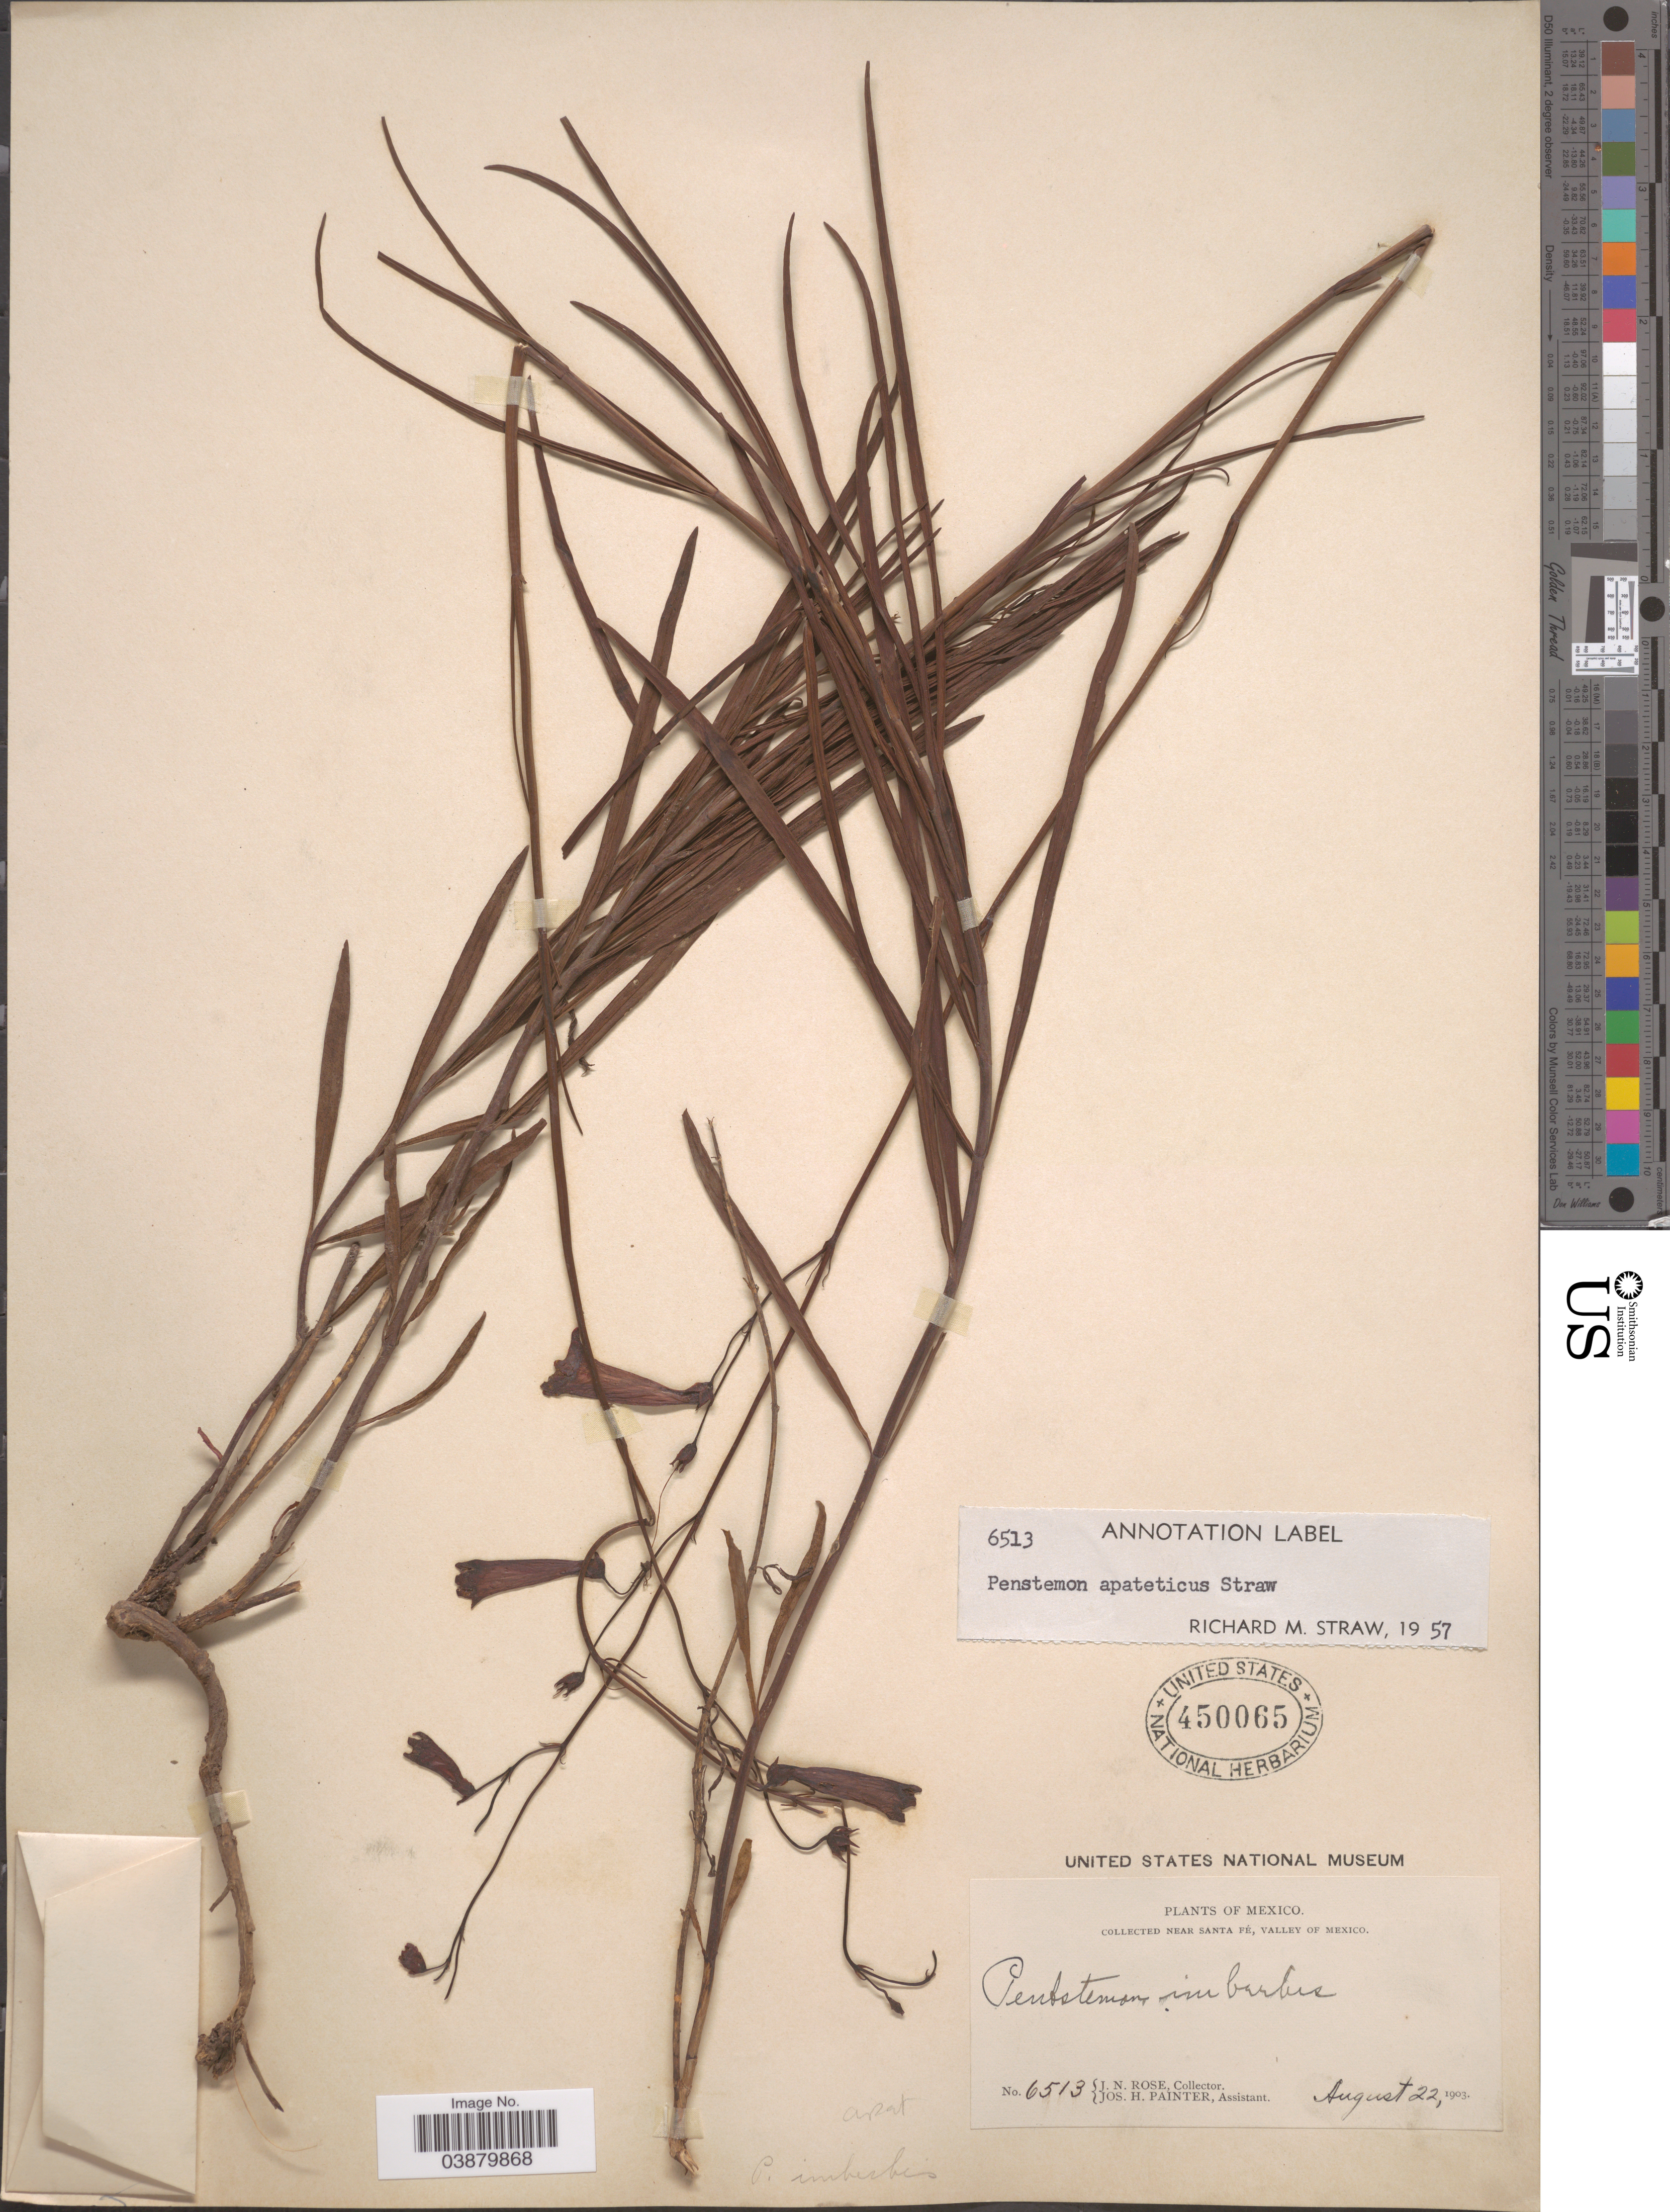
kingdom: Plantae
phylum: Tracheophyta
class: Magnoliopsida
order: Lamiales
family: Plantaginaceae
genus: Penstemon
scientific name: Penstemon miniatus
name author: Lindl.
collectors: J. N. Rose & J. H. Painter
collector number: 6513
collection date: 1903-08-22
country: Mexico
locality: Near Santa Fé, Valley of Mexico.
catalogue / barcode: US 450065